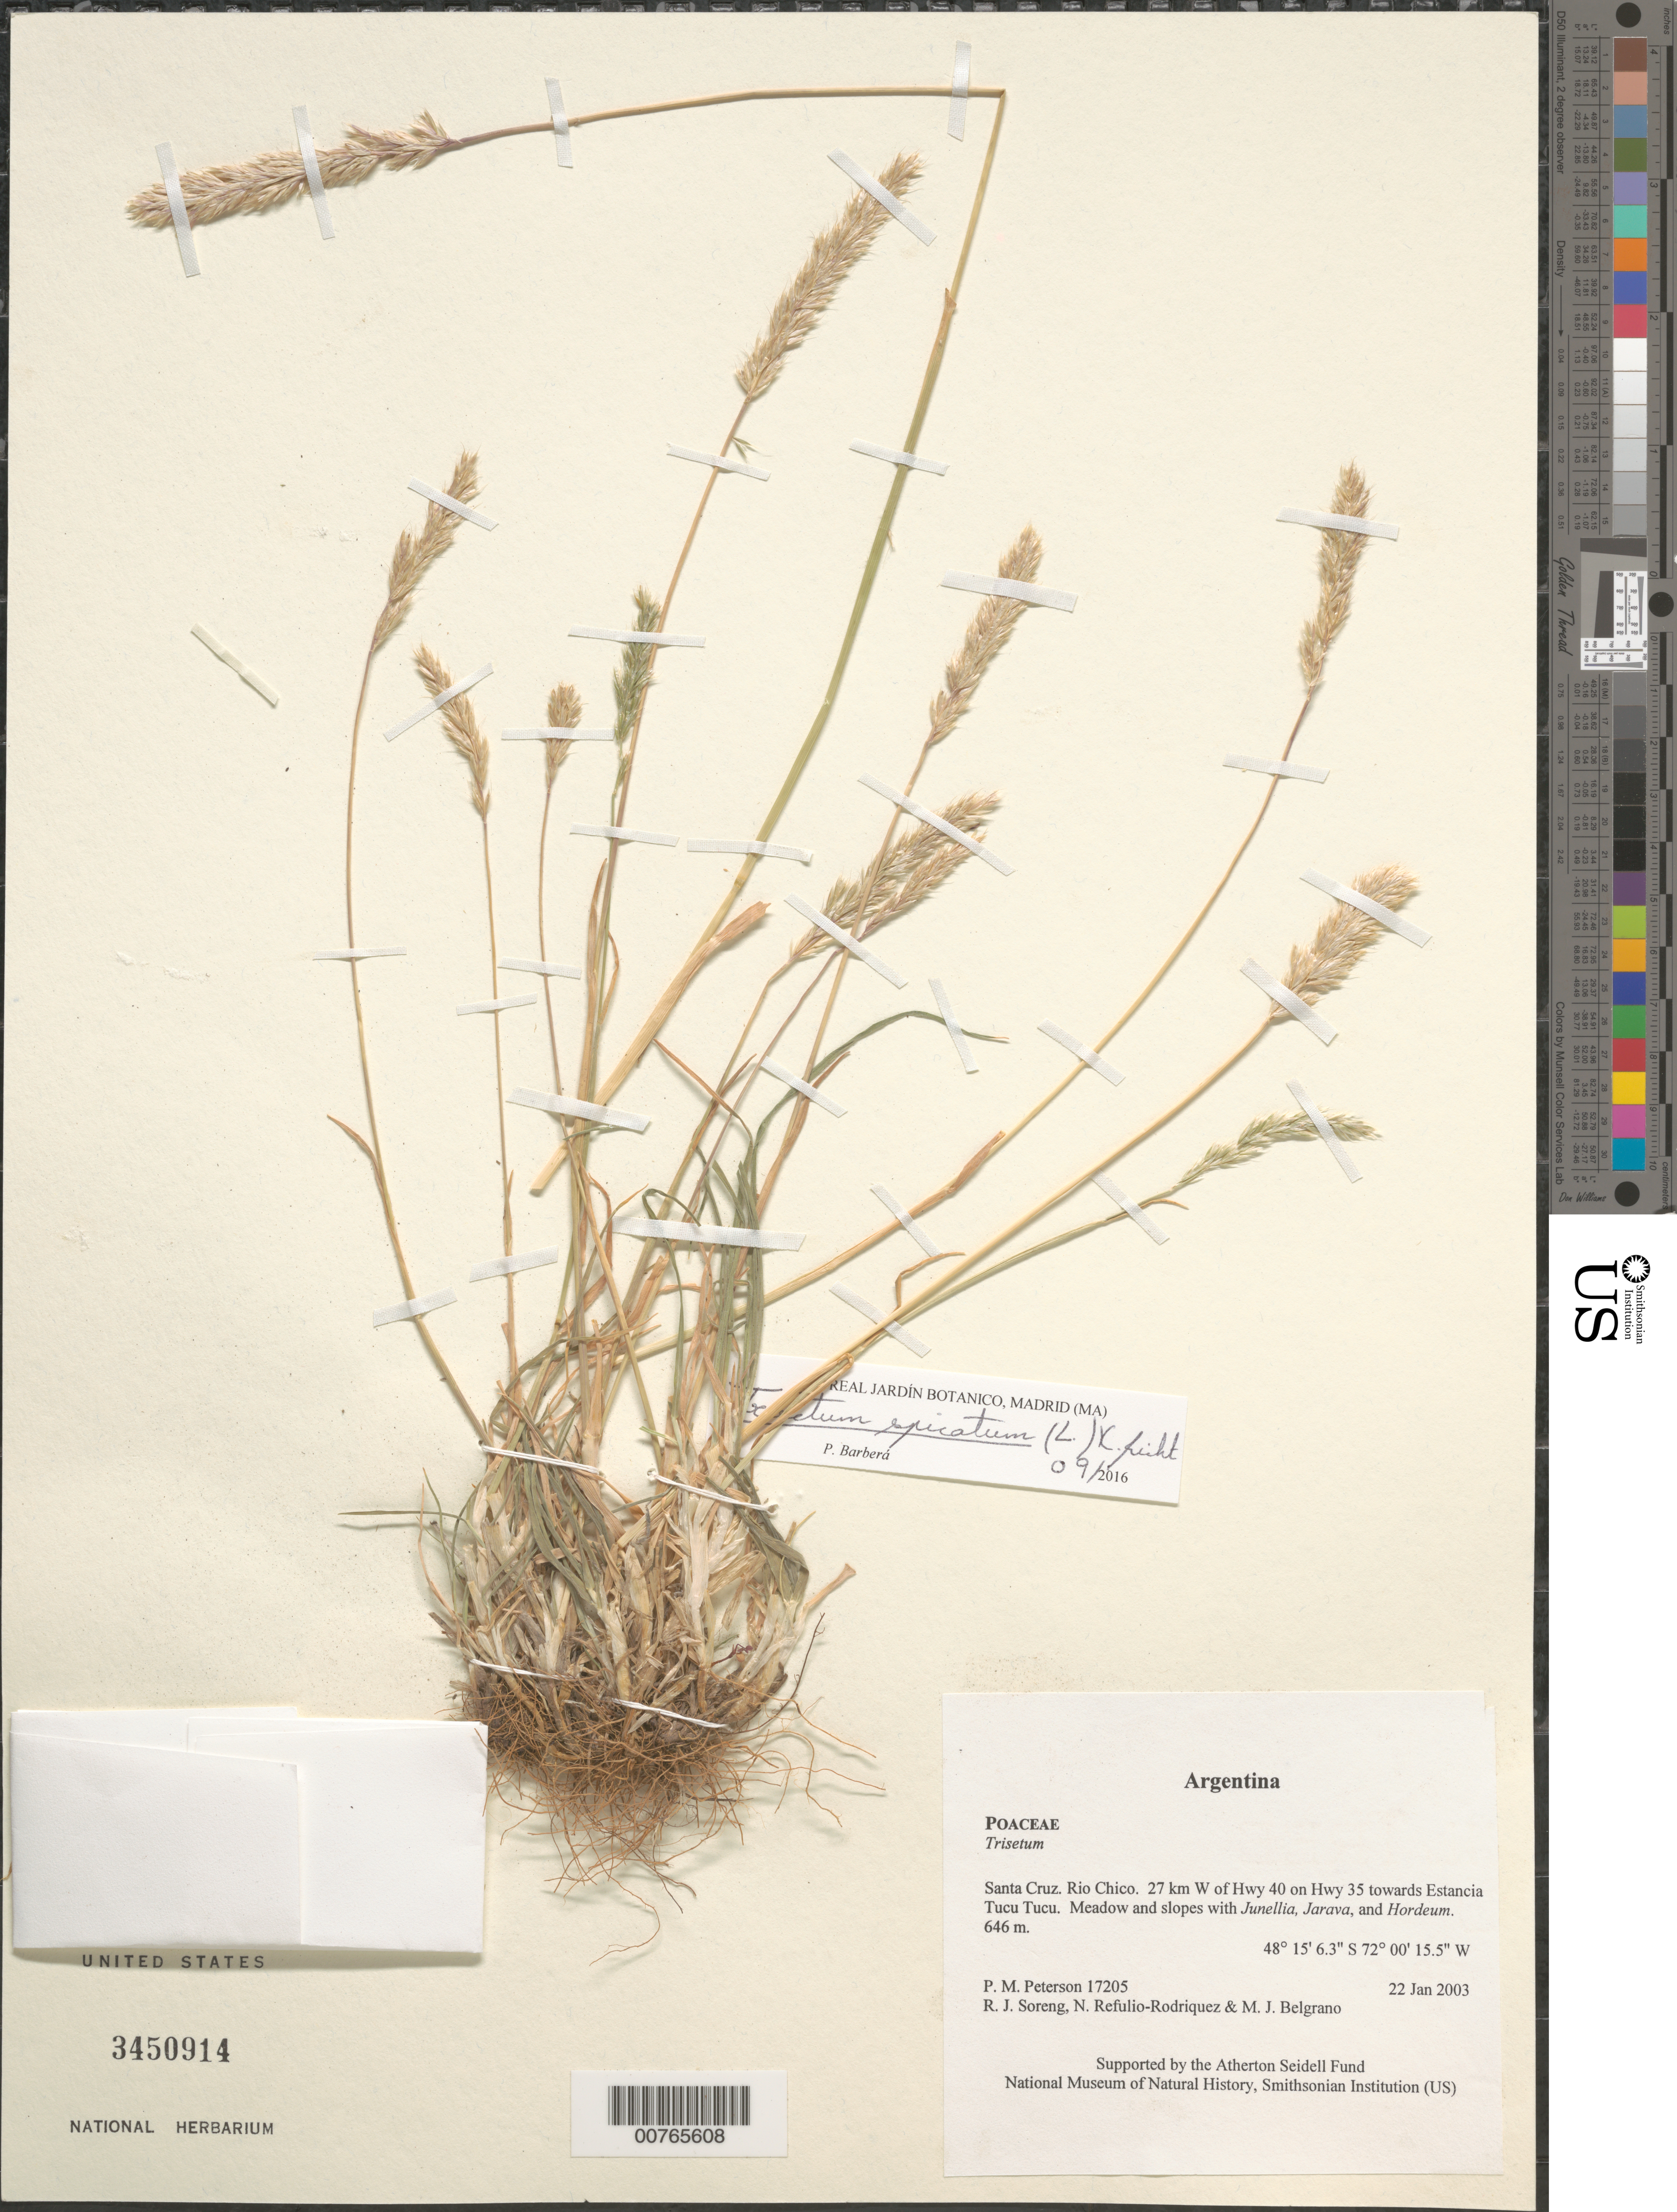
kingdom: Plantae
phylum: Tracheophyta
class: Liliopsida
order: Poales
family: Poaceae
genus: Koeleria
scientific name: Koeleria spicata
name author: (L.) Barberá et al.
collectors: P. M. Peterson, R. J. Soreng, N. Refulio-Rodríguez & M. Belgrano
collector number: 17205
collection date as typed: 22 Jan 2003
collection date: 2003-01-22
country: Argentina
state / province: Santa Cruz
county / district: Rio Chico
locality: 27 km W of Hwy 40 on Hwy 35 towards Estancia Tucu Tucu. Meadow and slopes with Junellia, Jarava, and Hordeum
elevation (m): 646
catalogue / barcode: US 3450914